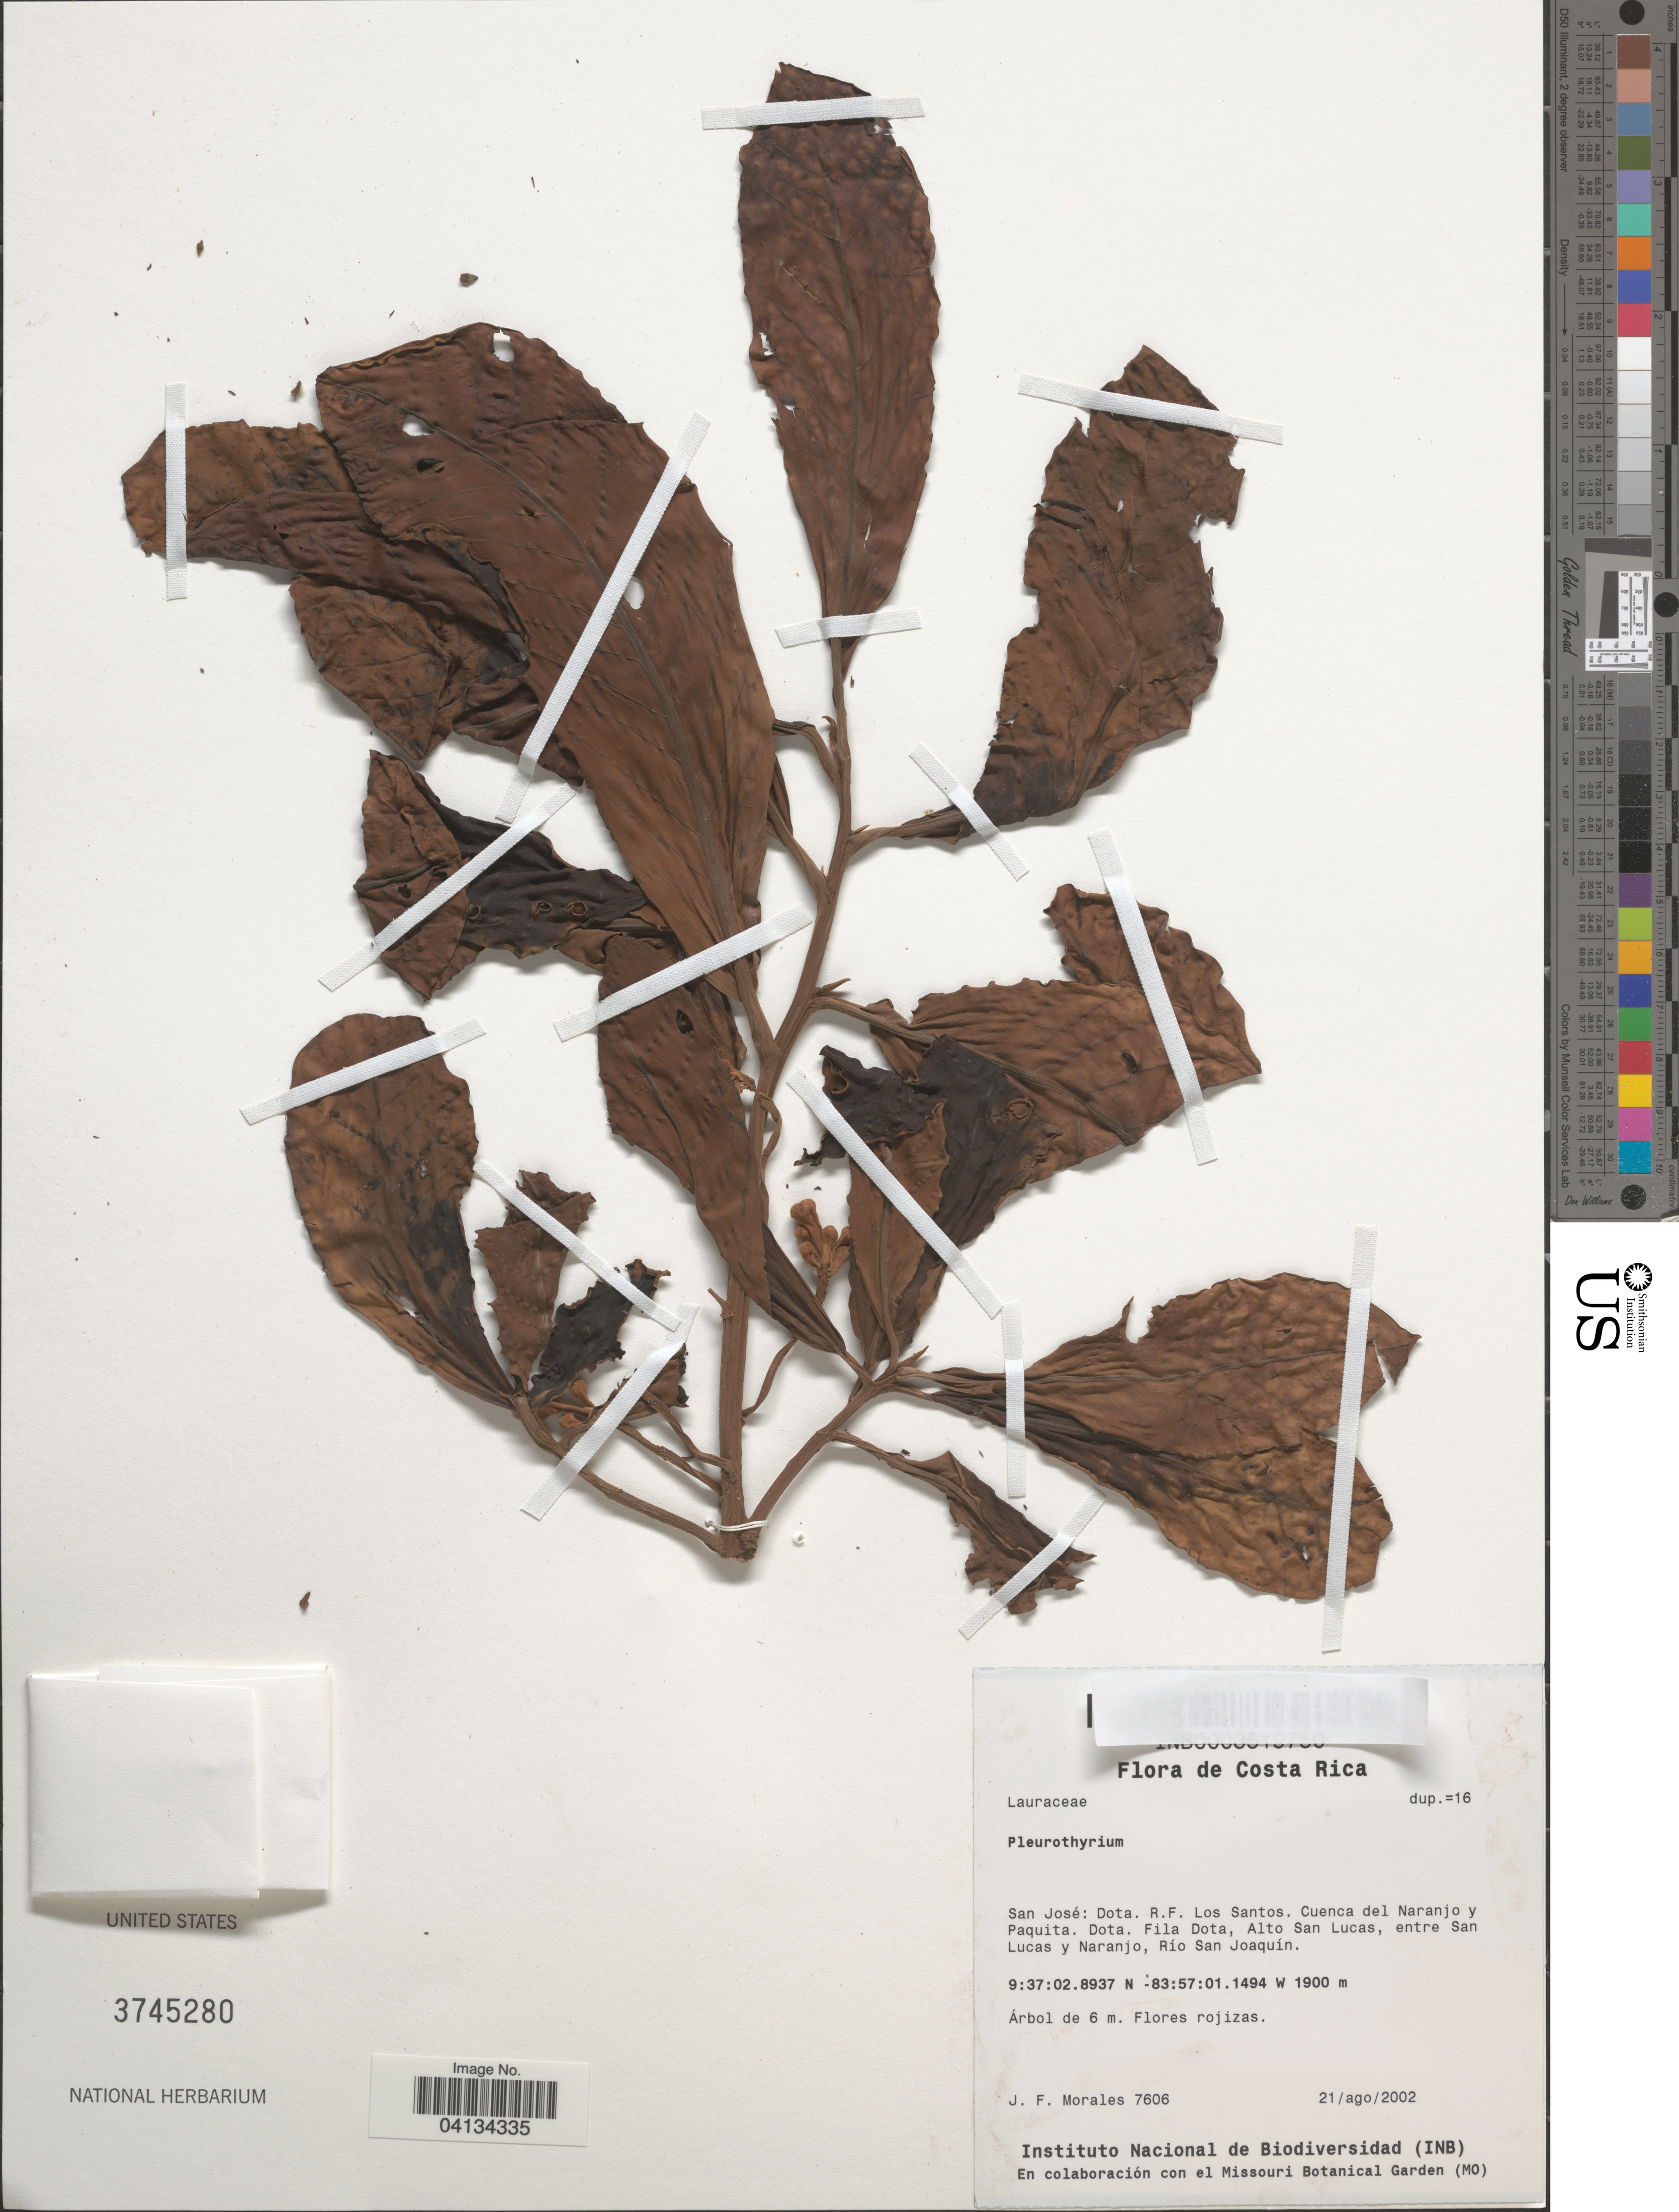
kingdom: Plantae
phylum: Tracheophyta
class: Magnoliopsida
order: Laurales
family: Lauraceae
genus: Pleurothyrium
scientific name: Pleurothyrium sp.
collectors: J. Morales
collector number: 7606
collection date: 2002-08-21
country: Costa Rica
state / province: San José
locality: Dota. R.F. Los Santos. Cuenca del Naranjo y Paquita. Dota. Fila Dota, Alto San Lucas, entre San Lucas y Naranjo, Río San Joaquín.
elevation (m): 1900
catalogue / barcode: US 3745280